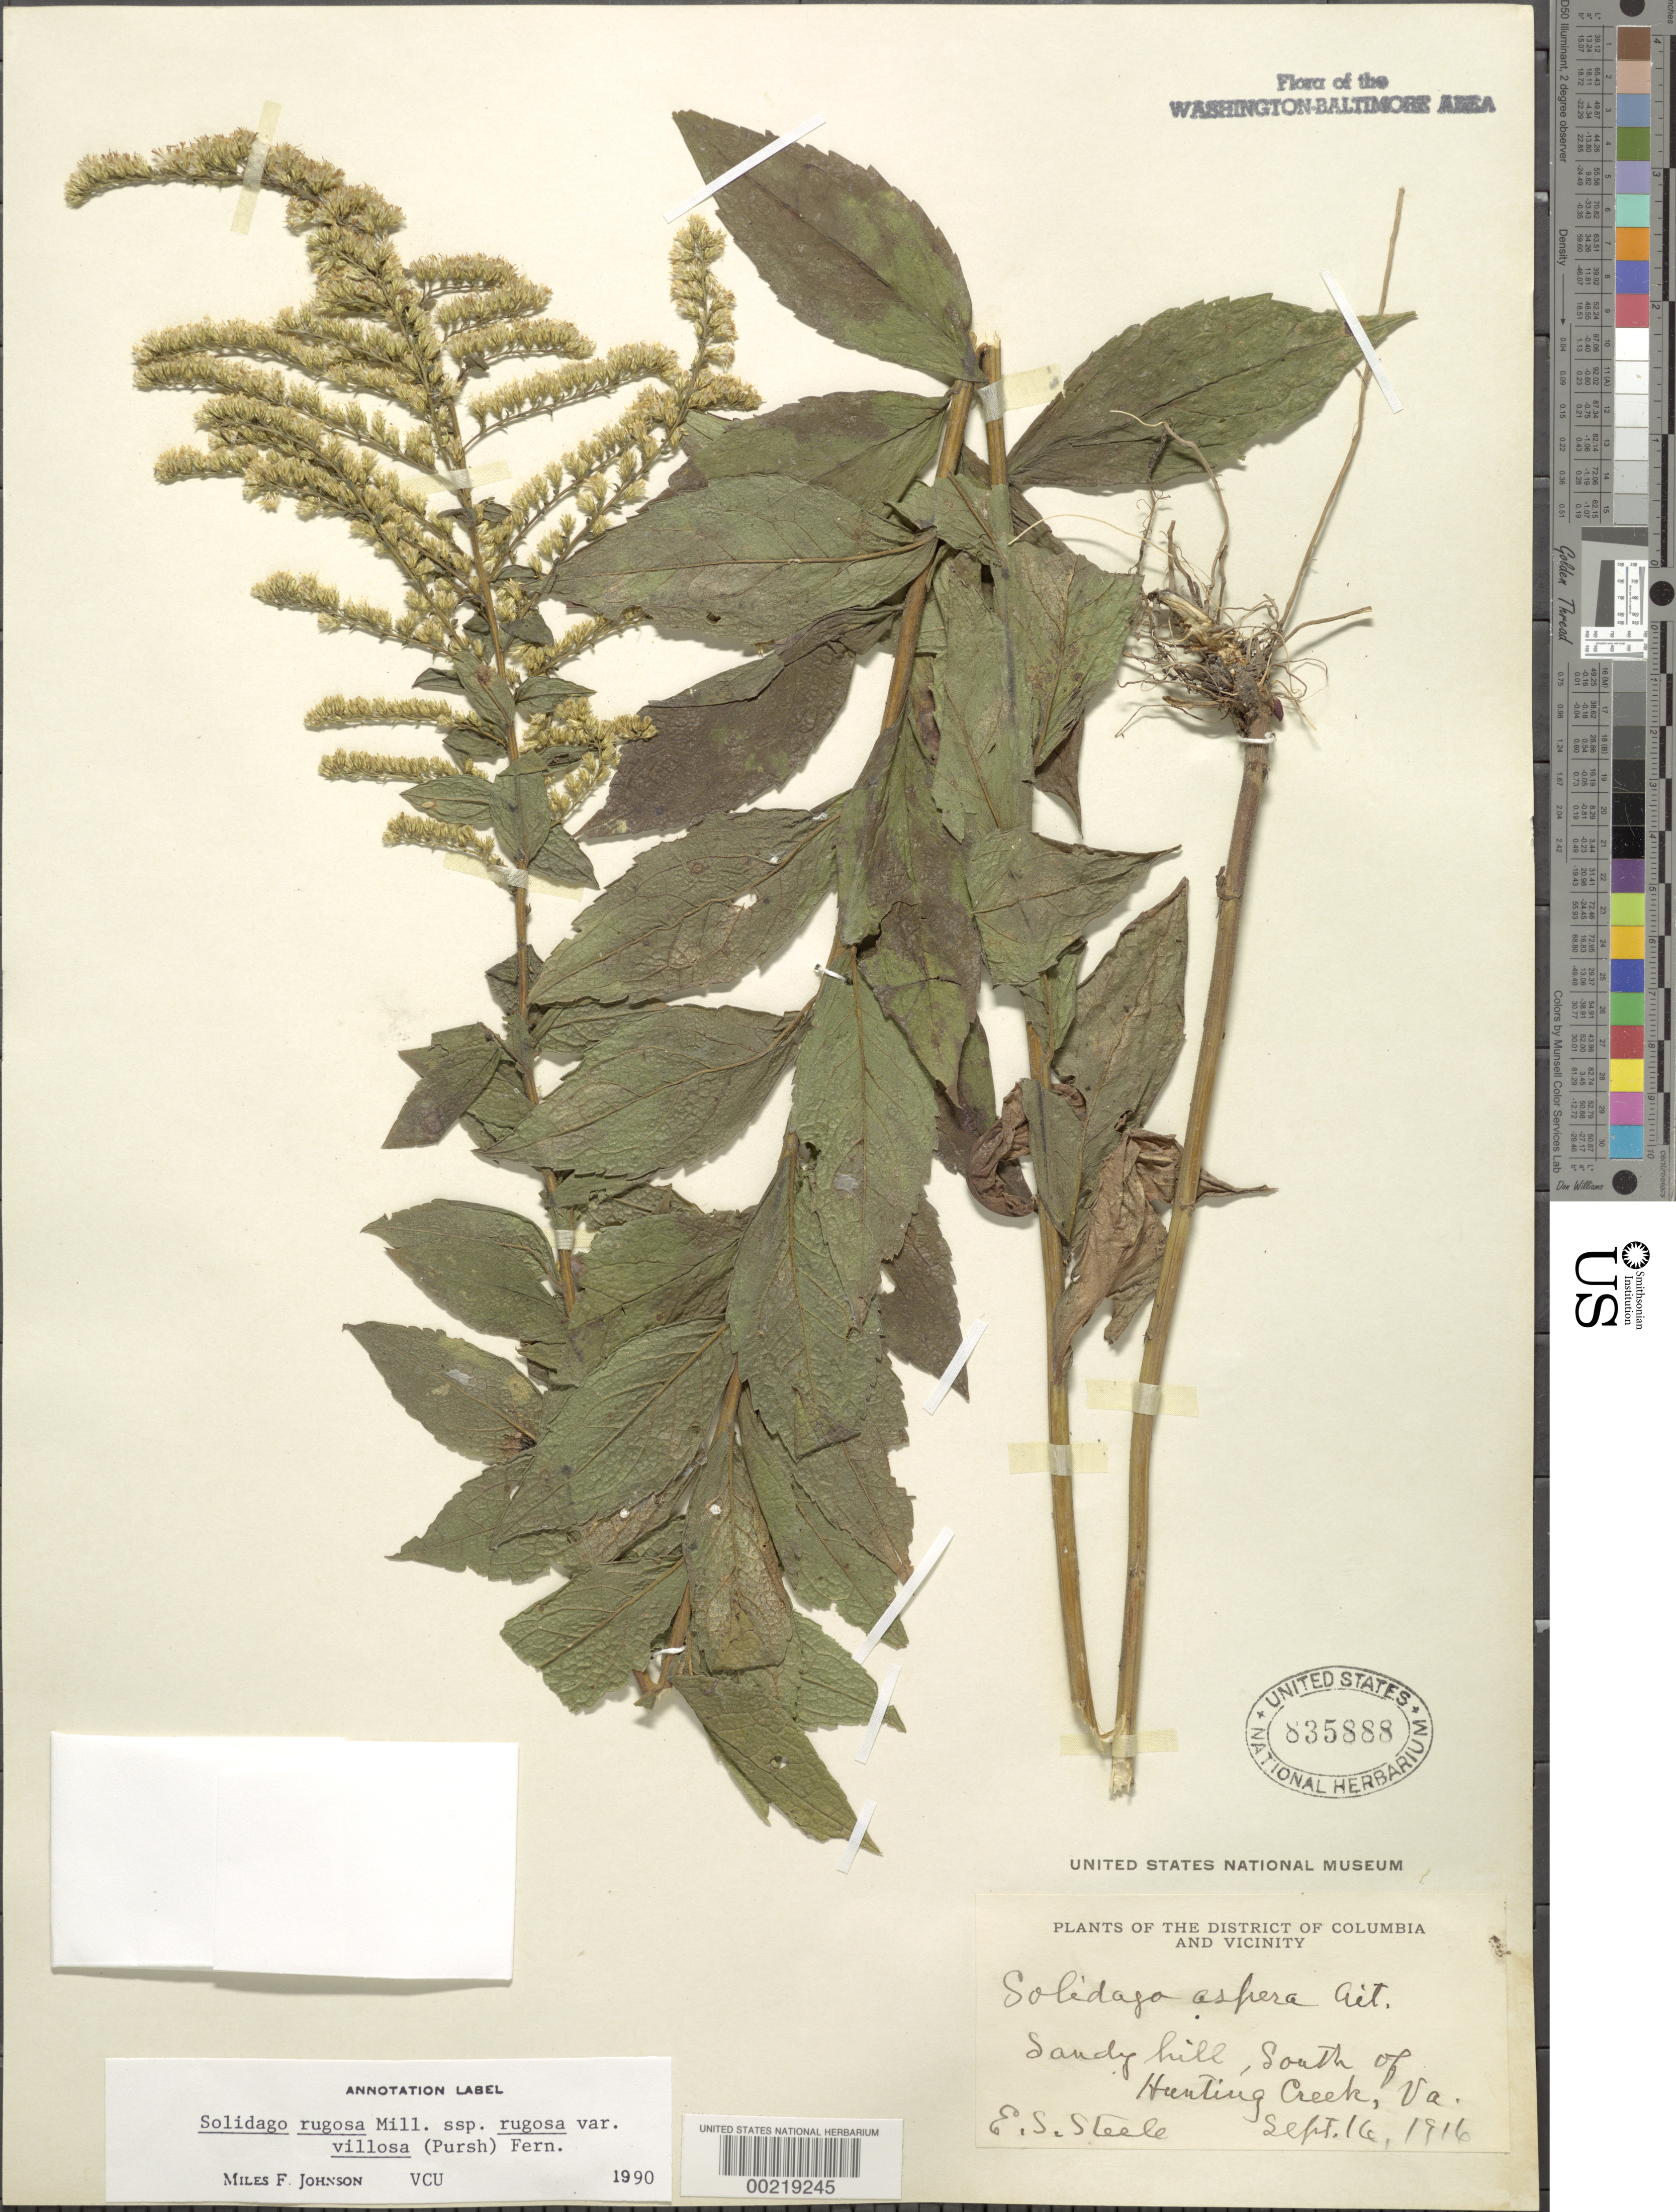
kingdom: Plantae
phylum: Tracheophyta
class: Magnoliopsida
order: Asterales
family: Asteraceae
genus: Solidago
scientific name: Solidago rugosa var. villosa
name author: Mill.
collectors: E. Steele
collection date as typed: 16 Sep 1916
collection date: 1916-09-16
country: United States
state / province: Virginia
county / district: Fairfax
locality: South of Hunting Creek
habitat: Sandy hill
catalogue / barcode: US 835888